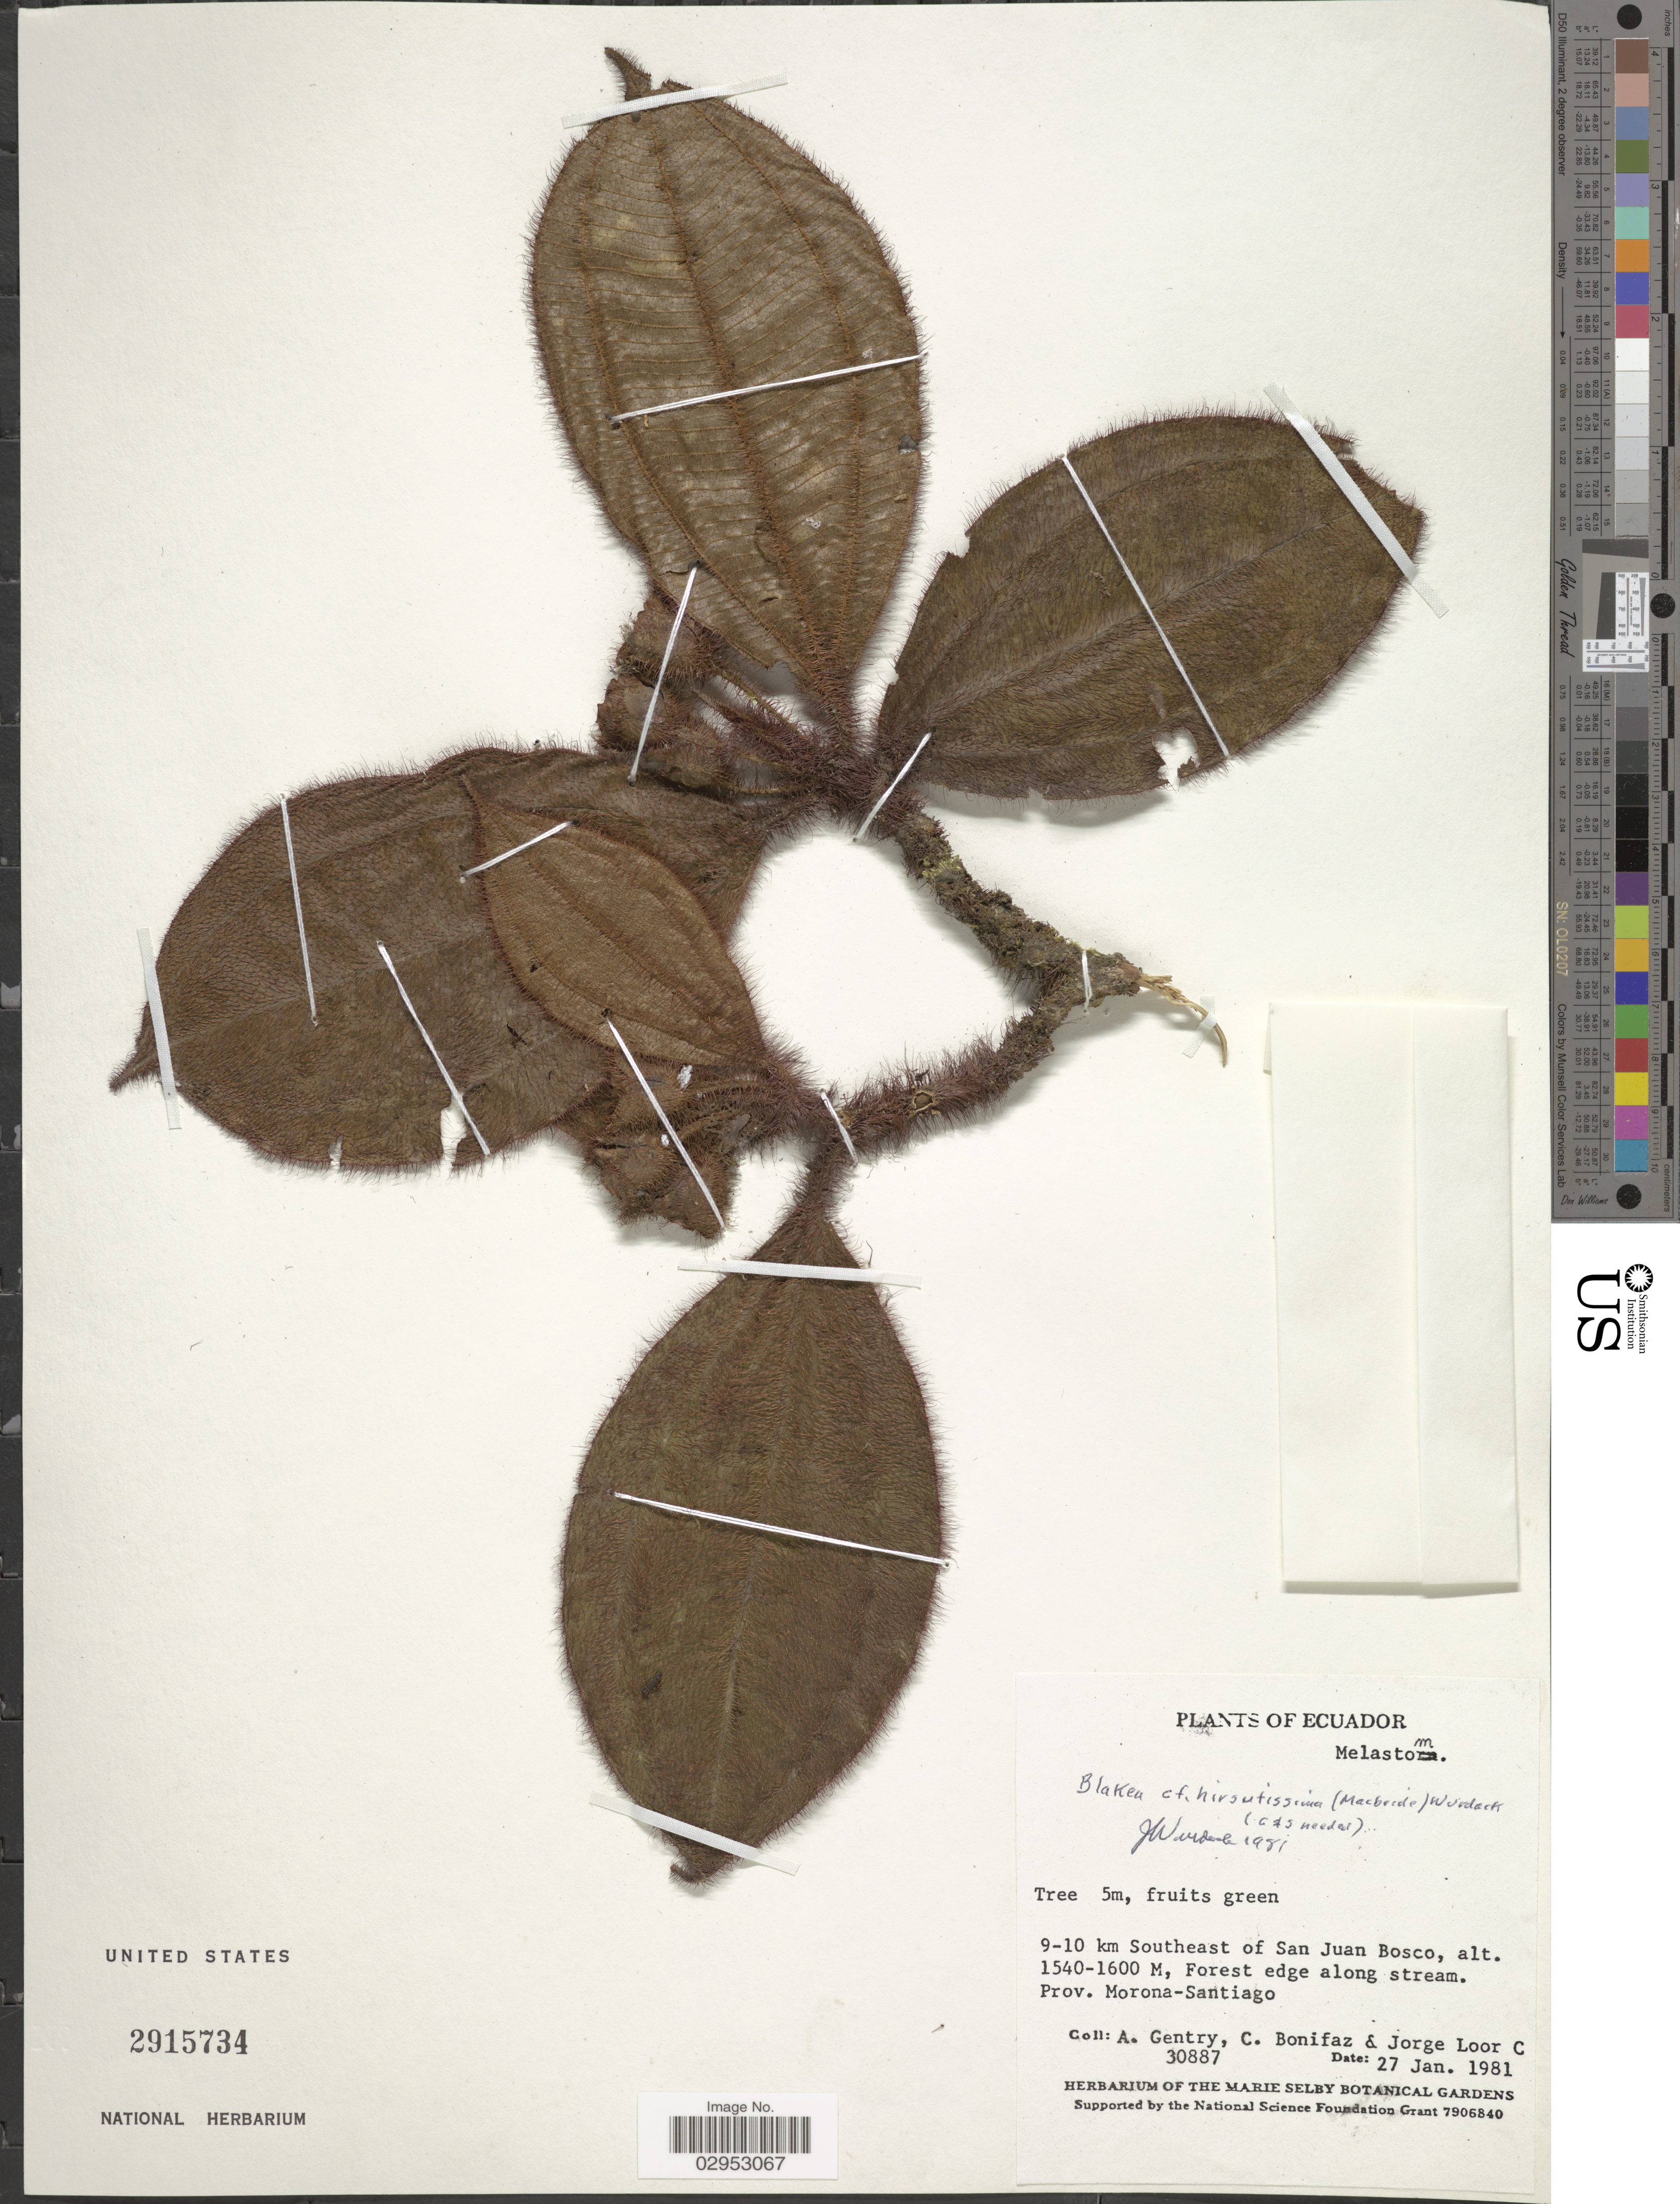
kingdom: Plantae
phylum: Tracheophyta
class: Magnoliopsida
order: Myrtales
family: Melastomataceae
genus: Blakea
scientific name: Blakea hirsutissima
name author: (J.F. Macbr.) Wurdack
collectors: A. H. Gentry, C. Bonifaz & J. Loor C.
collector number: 30887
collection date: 1981-01-27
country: Ecuador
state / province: Morona-Santiago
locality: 9-10 km Southeast of San Juan Bosco. Forest edge along stream.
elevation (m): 1540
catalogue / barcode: US 2915734